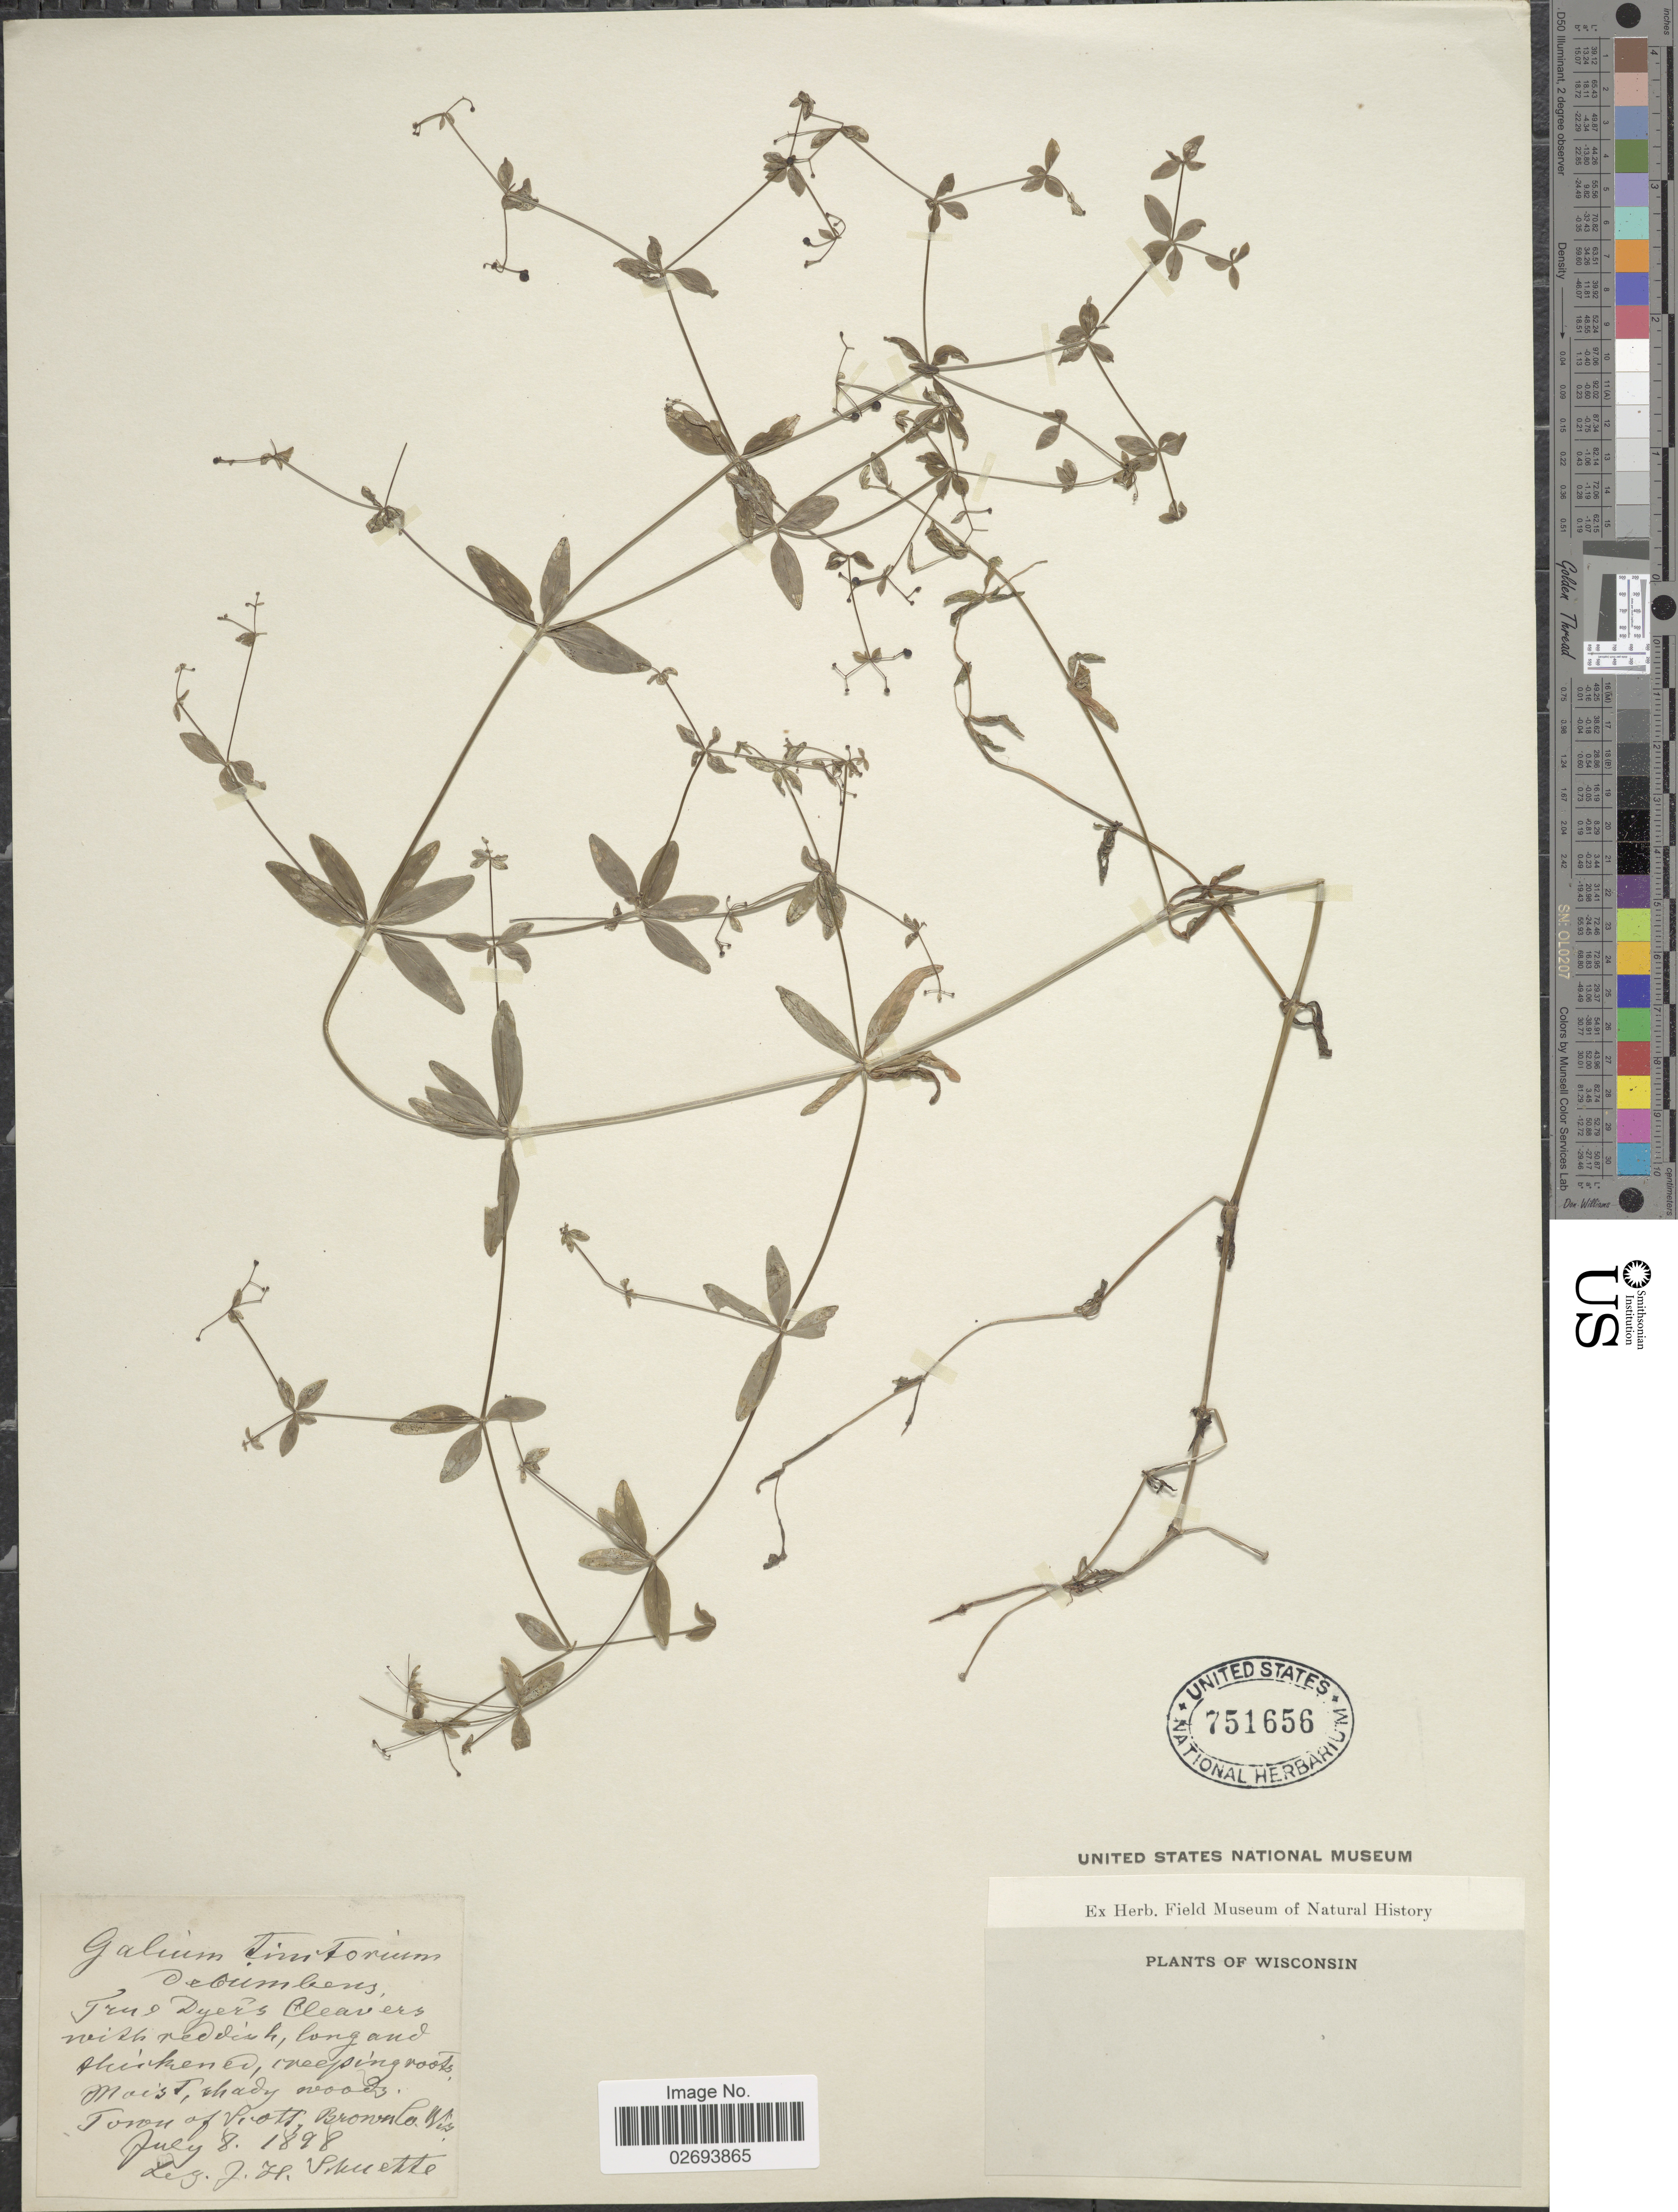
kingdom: Plantae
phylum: Tracheophyta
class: Magnoliopsida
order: Gentianales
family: Rubiaceae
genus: Galium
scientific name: Galium tinctorium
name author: (L.) Scop.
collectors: J. H. Schuette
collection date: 1898-07-08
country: United States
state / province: Wisconsin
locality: Town of Scott, Brown Co.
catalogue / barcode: US 751656